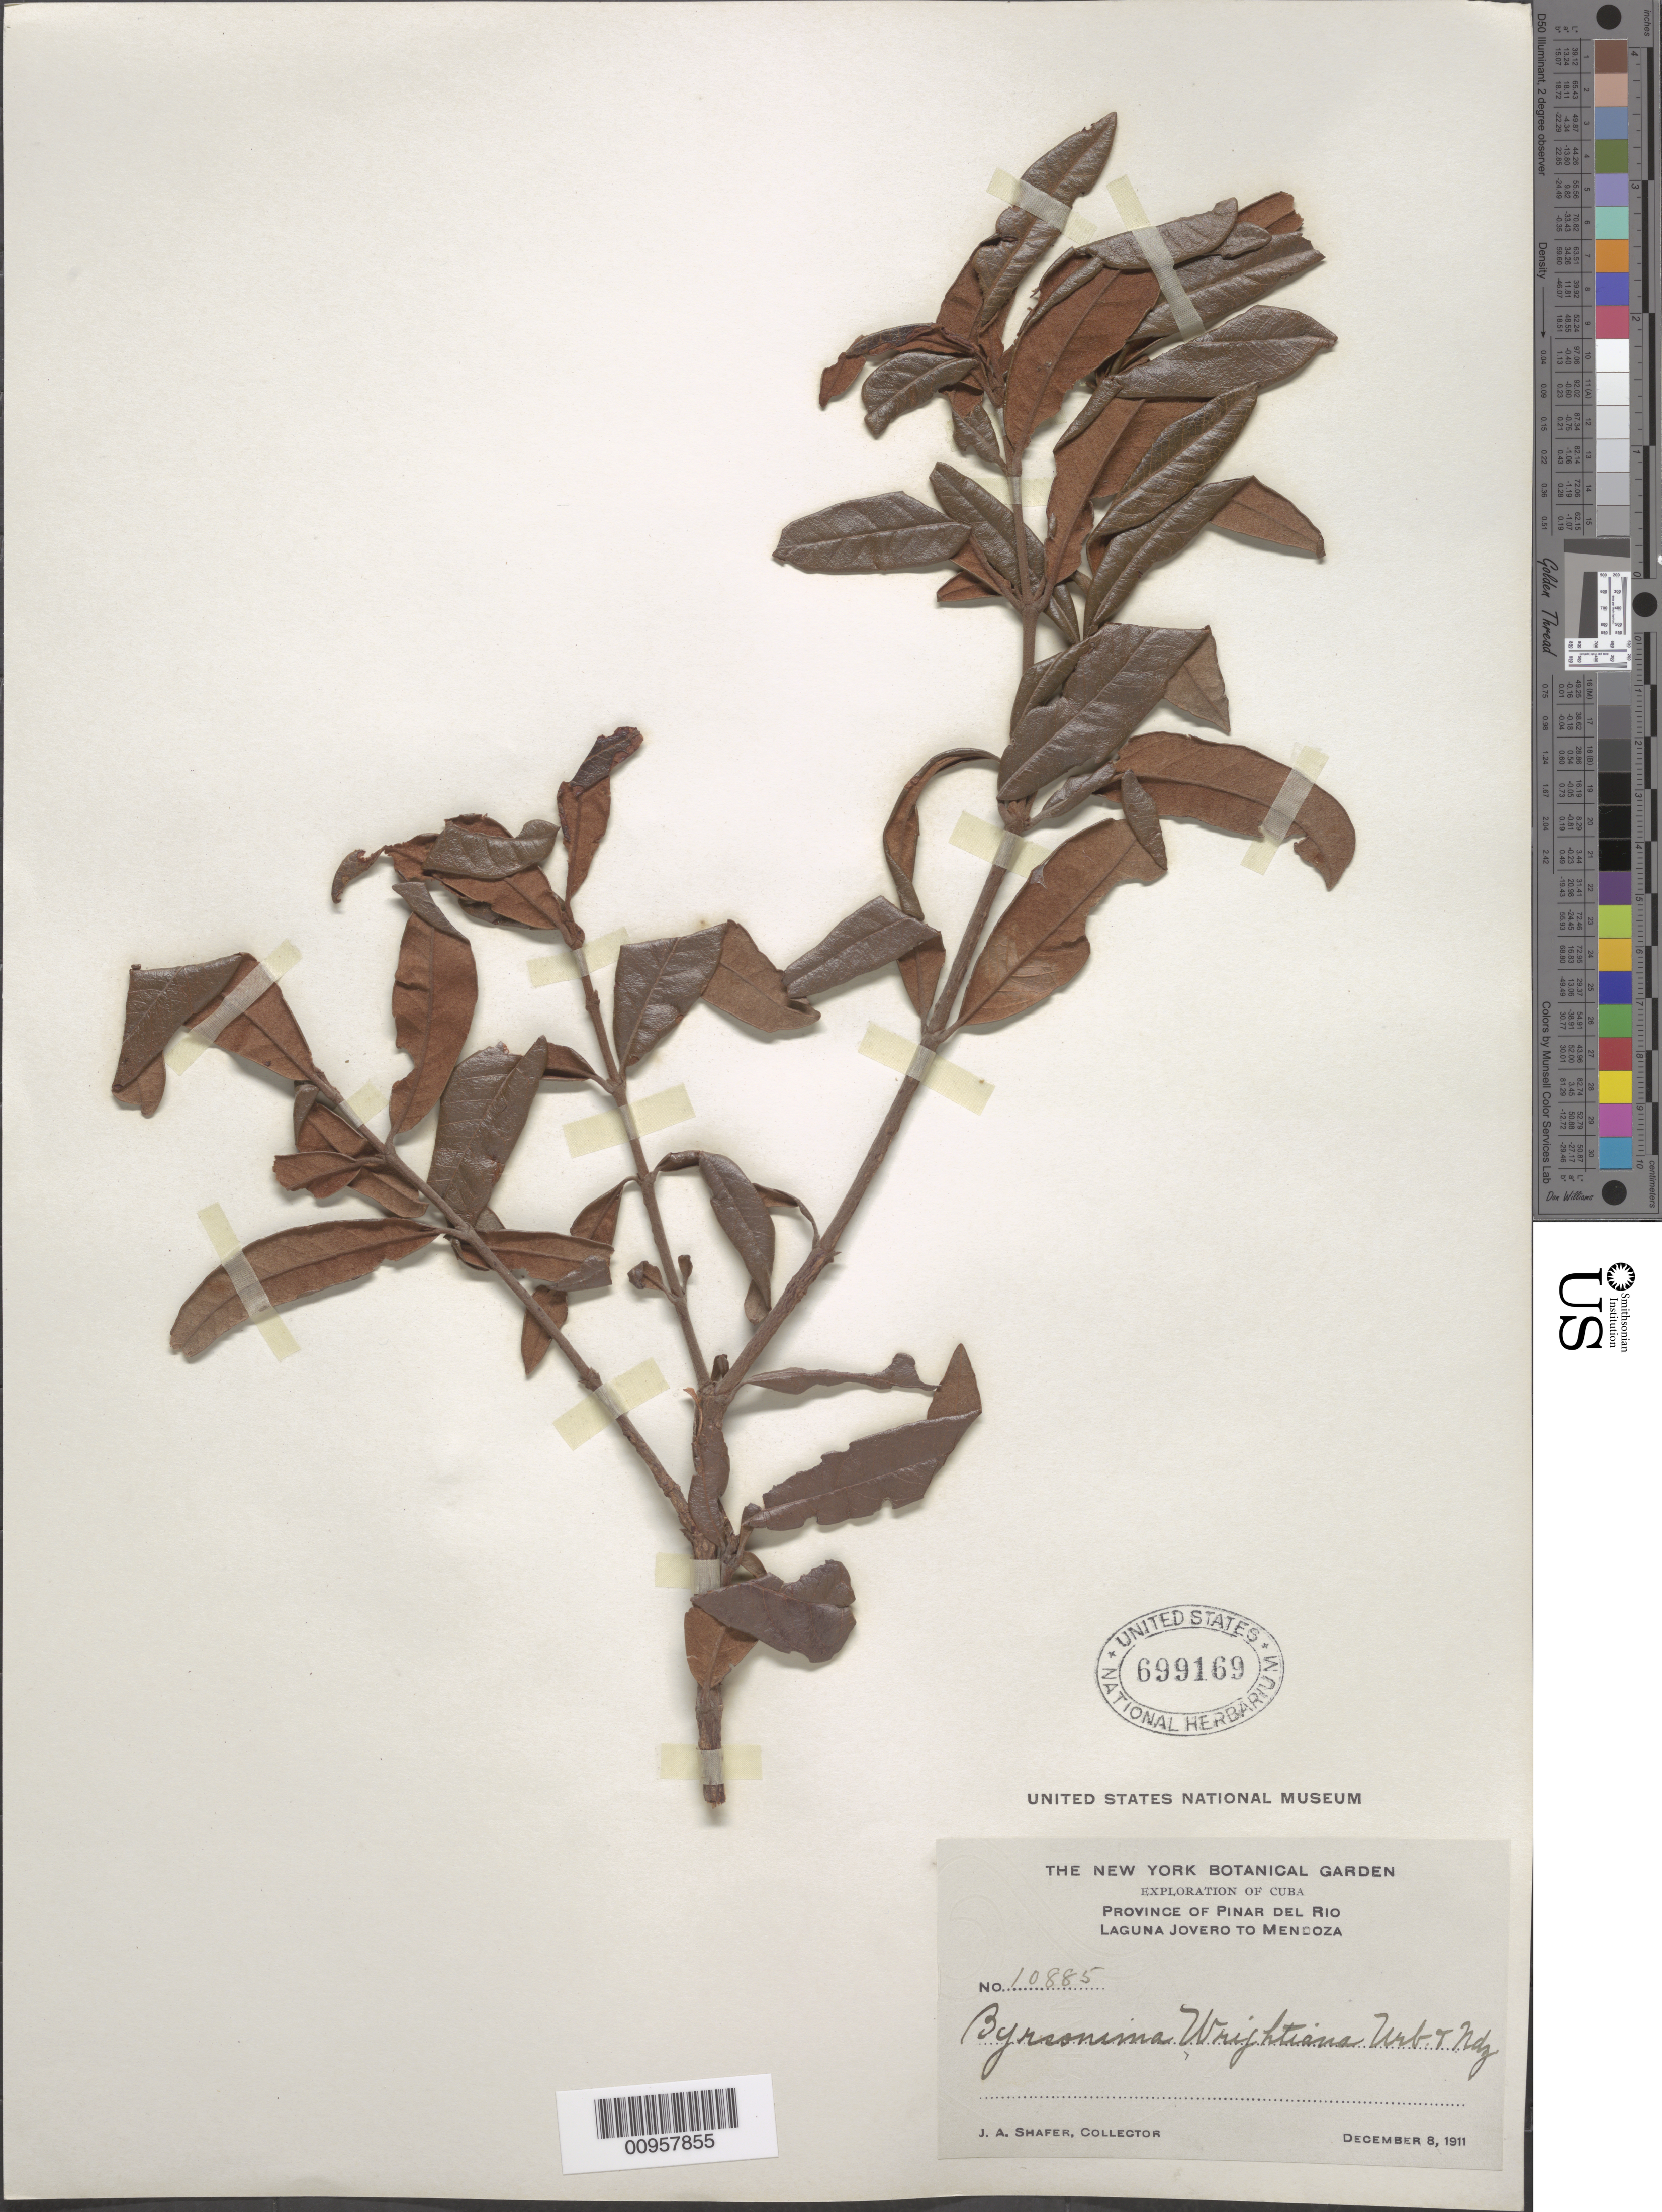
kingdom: Plantae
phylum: Tracheophyta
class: Magnoliopsida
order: Malpighiales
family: Malpighiaceae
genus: Byrsonima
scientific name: Byrsonima wrightiana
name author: Nied.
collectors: J. A. Shafer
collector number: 10885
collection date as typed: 08 Dec 1911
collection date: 1911-12-08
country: Cuba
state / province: Pinar del Rio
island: Cuba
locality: Laguna Jovero to Mendoza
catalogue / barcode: US 699169